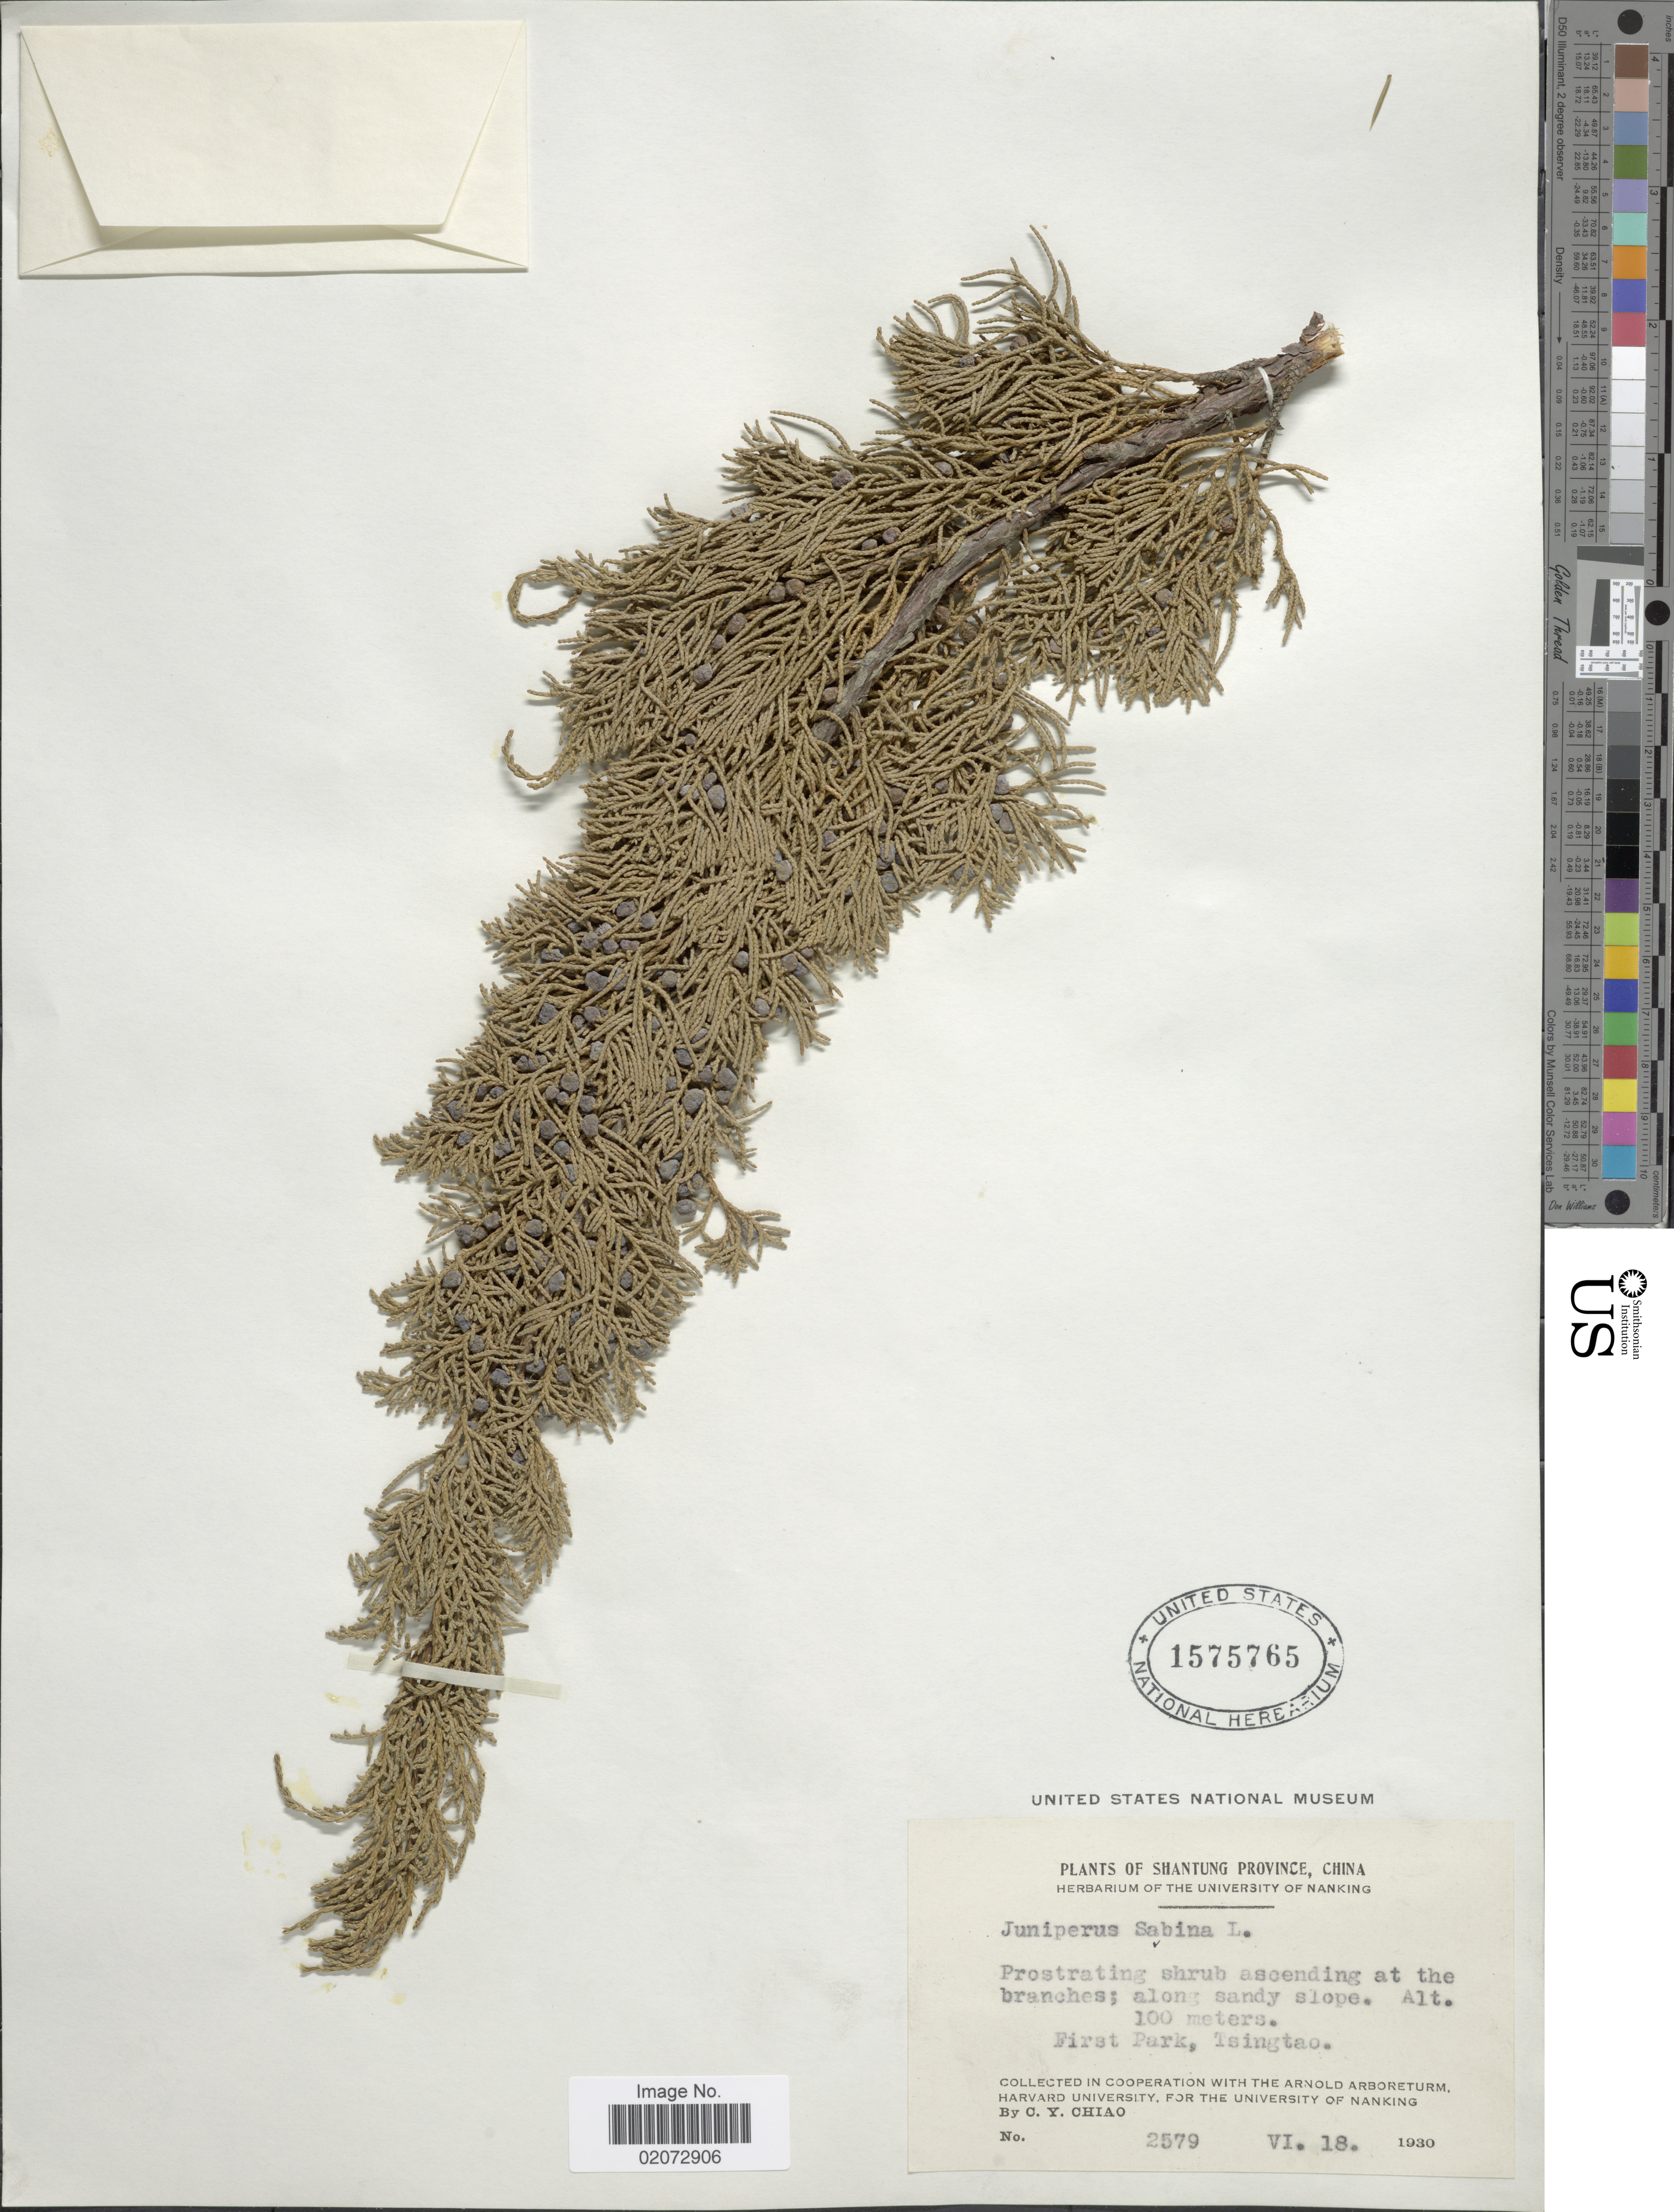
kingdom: Plantae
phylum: Tracheophyta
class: Pinopsida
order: Pinales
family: Cupressaceae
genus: Juniperus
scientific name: Juniperus sabina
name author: L.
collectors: C. Y. Chiao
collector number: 2579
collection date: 1930-04-18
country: China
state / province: Shandong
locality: Shantung Province, China. First Park, Tsingtao.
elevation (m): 100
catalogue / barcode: US 1575765